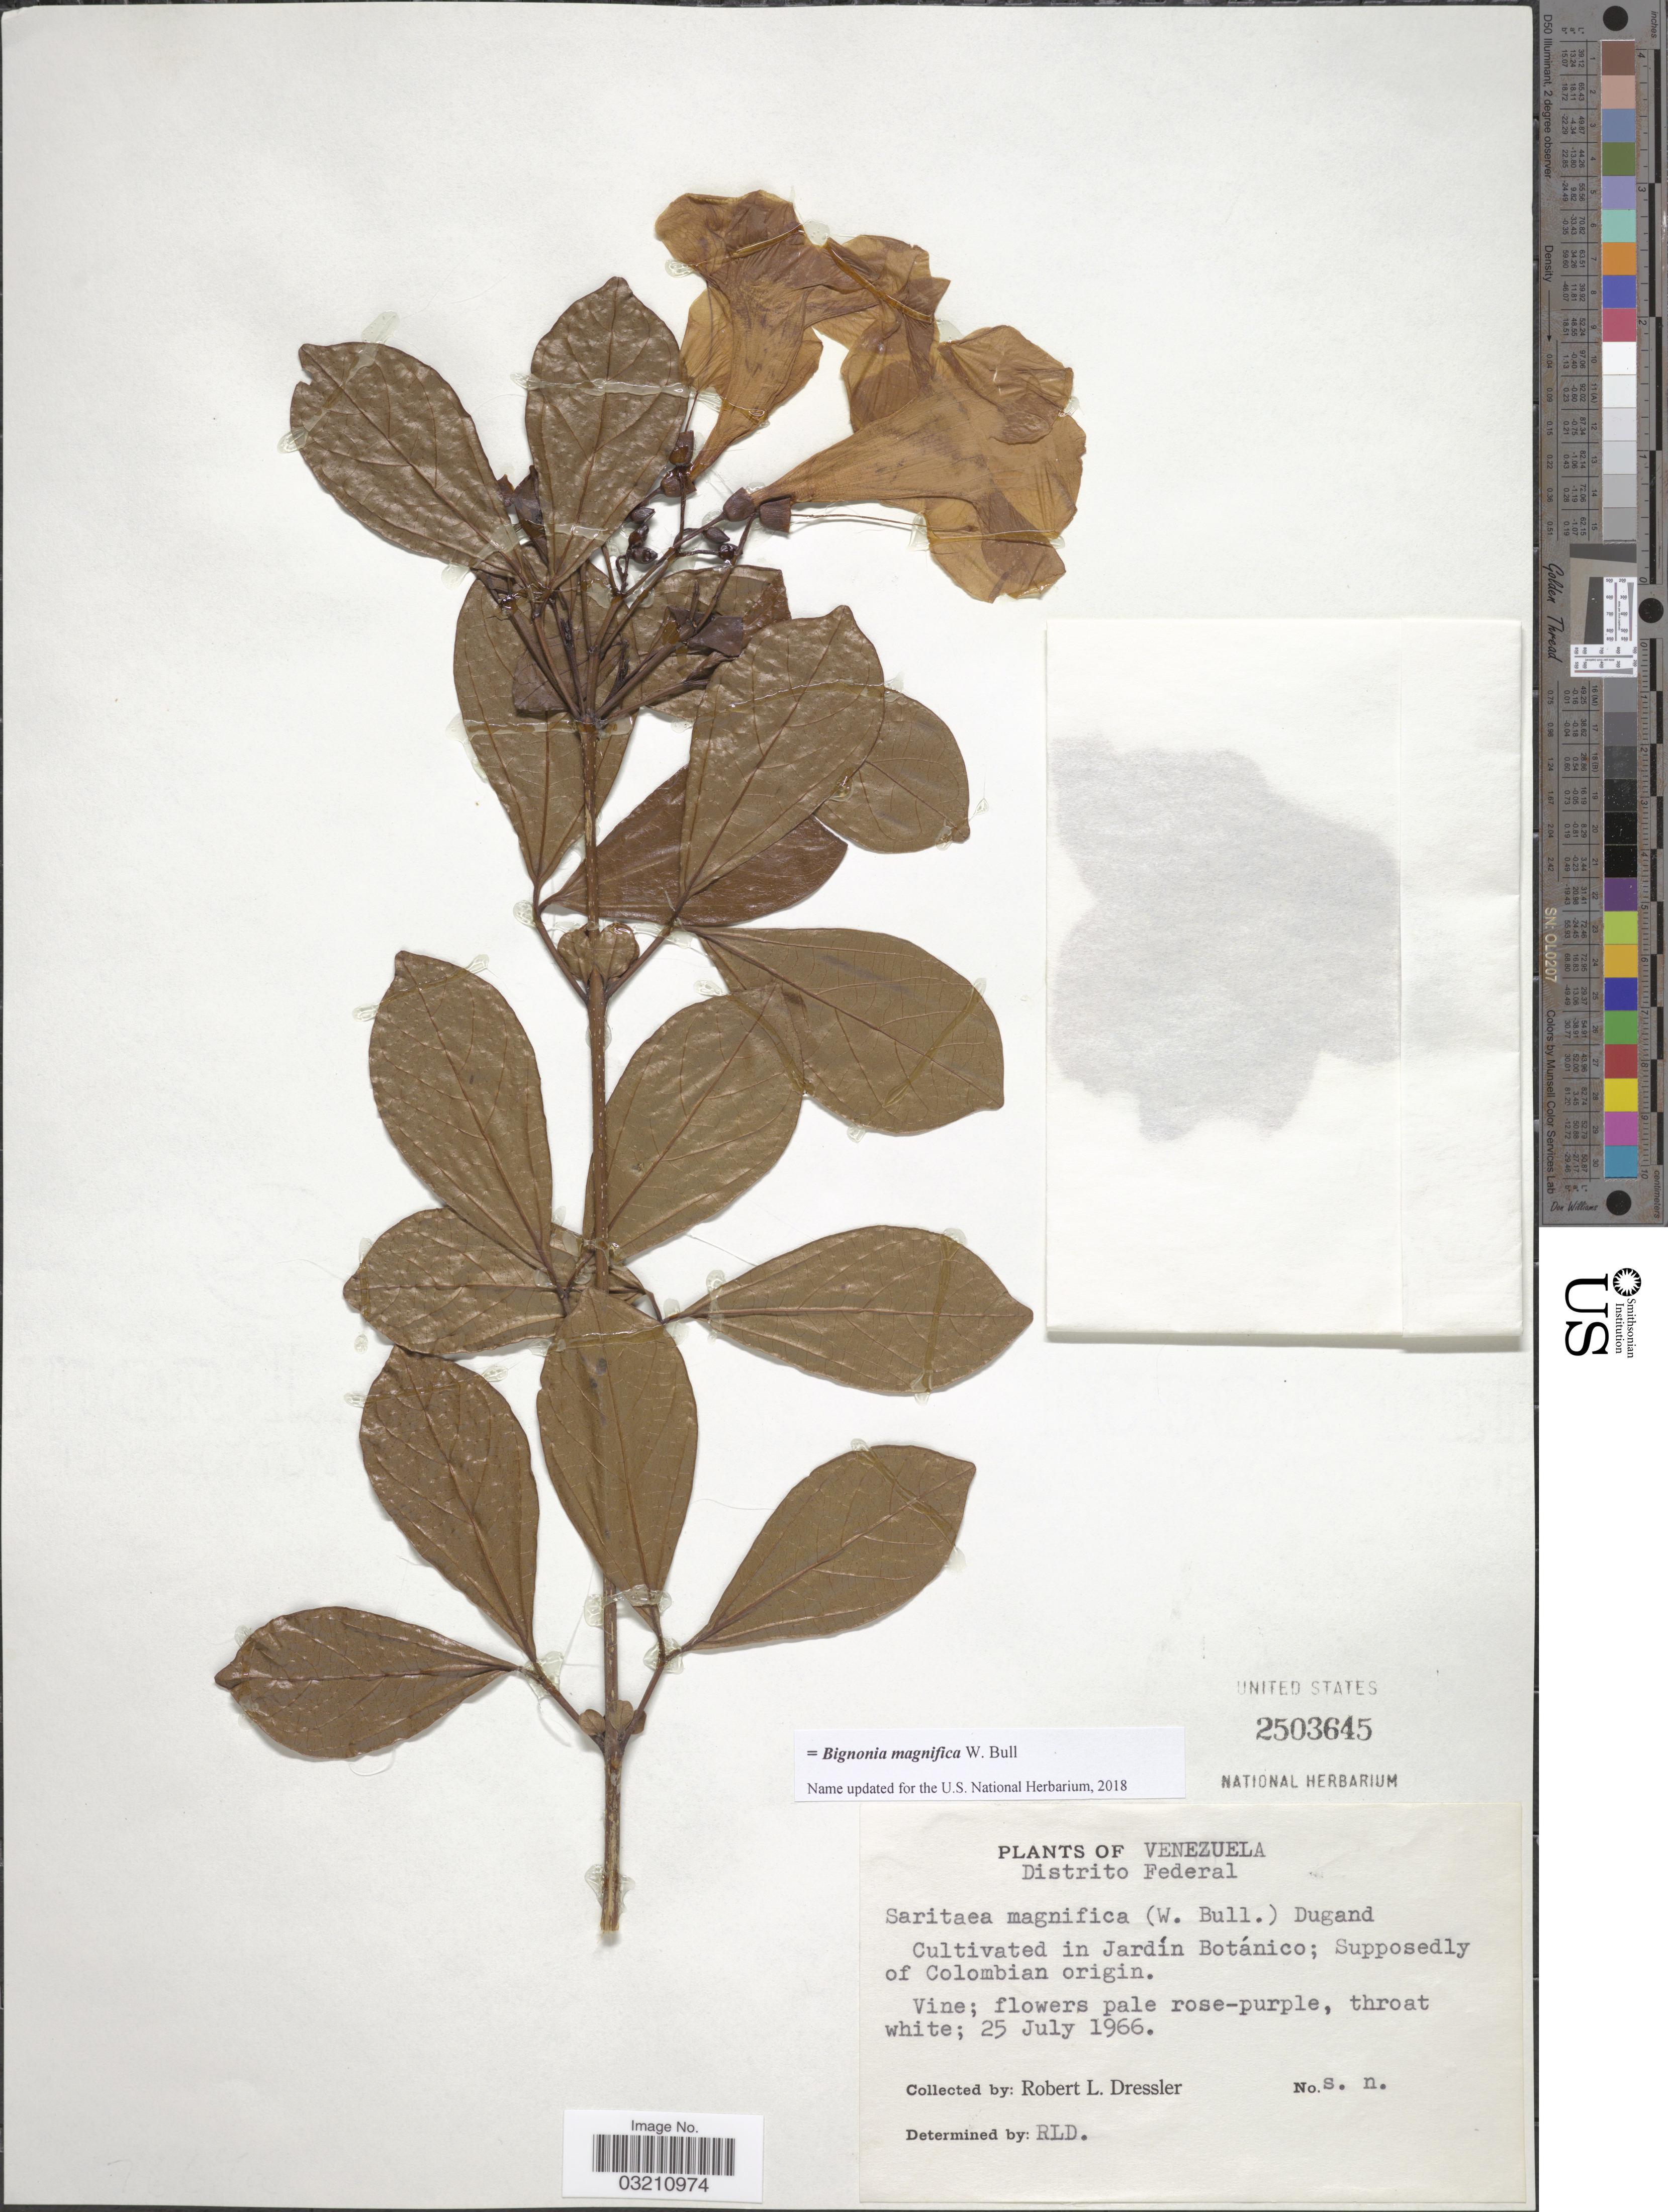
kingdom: Plantae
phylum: Tracheophyta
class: Magnoliopsida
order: Lamiales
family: Bignoniaceae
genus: Bignonia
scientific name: Bignonia magnifica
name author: W. Bull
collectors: R. Dressler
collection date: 1966-07-25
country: Venezuela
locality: Distrito Federal. Cultivated in Jardín Botánico.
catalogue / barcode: US 2503645